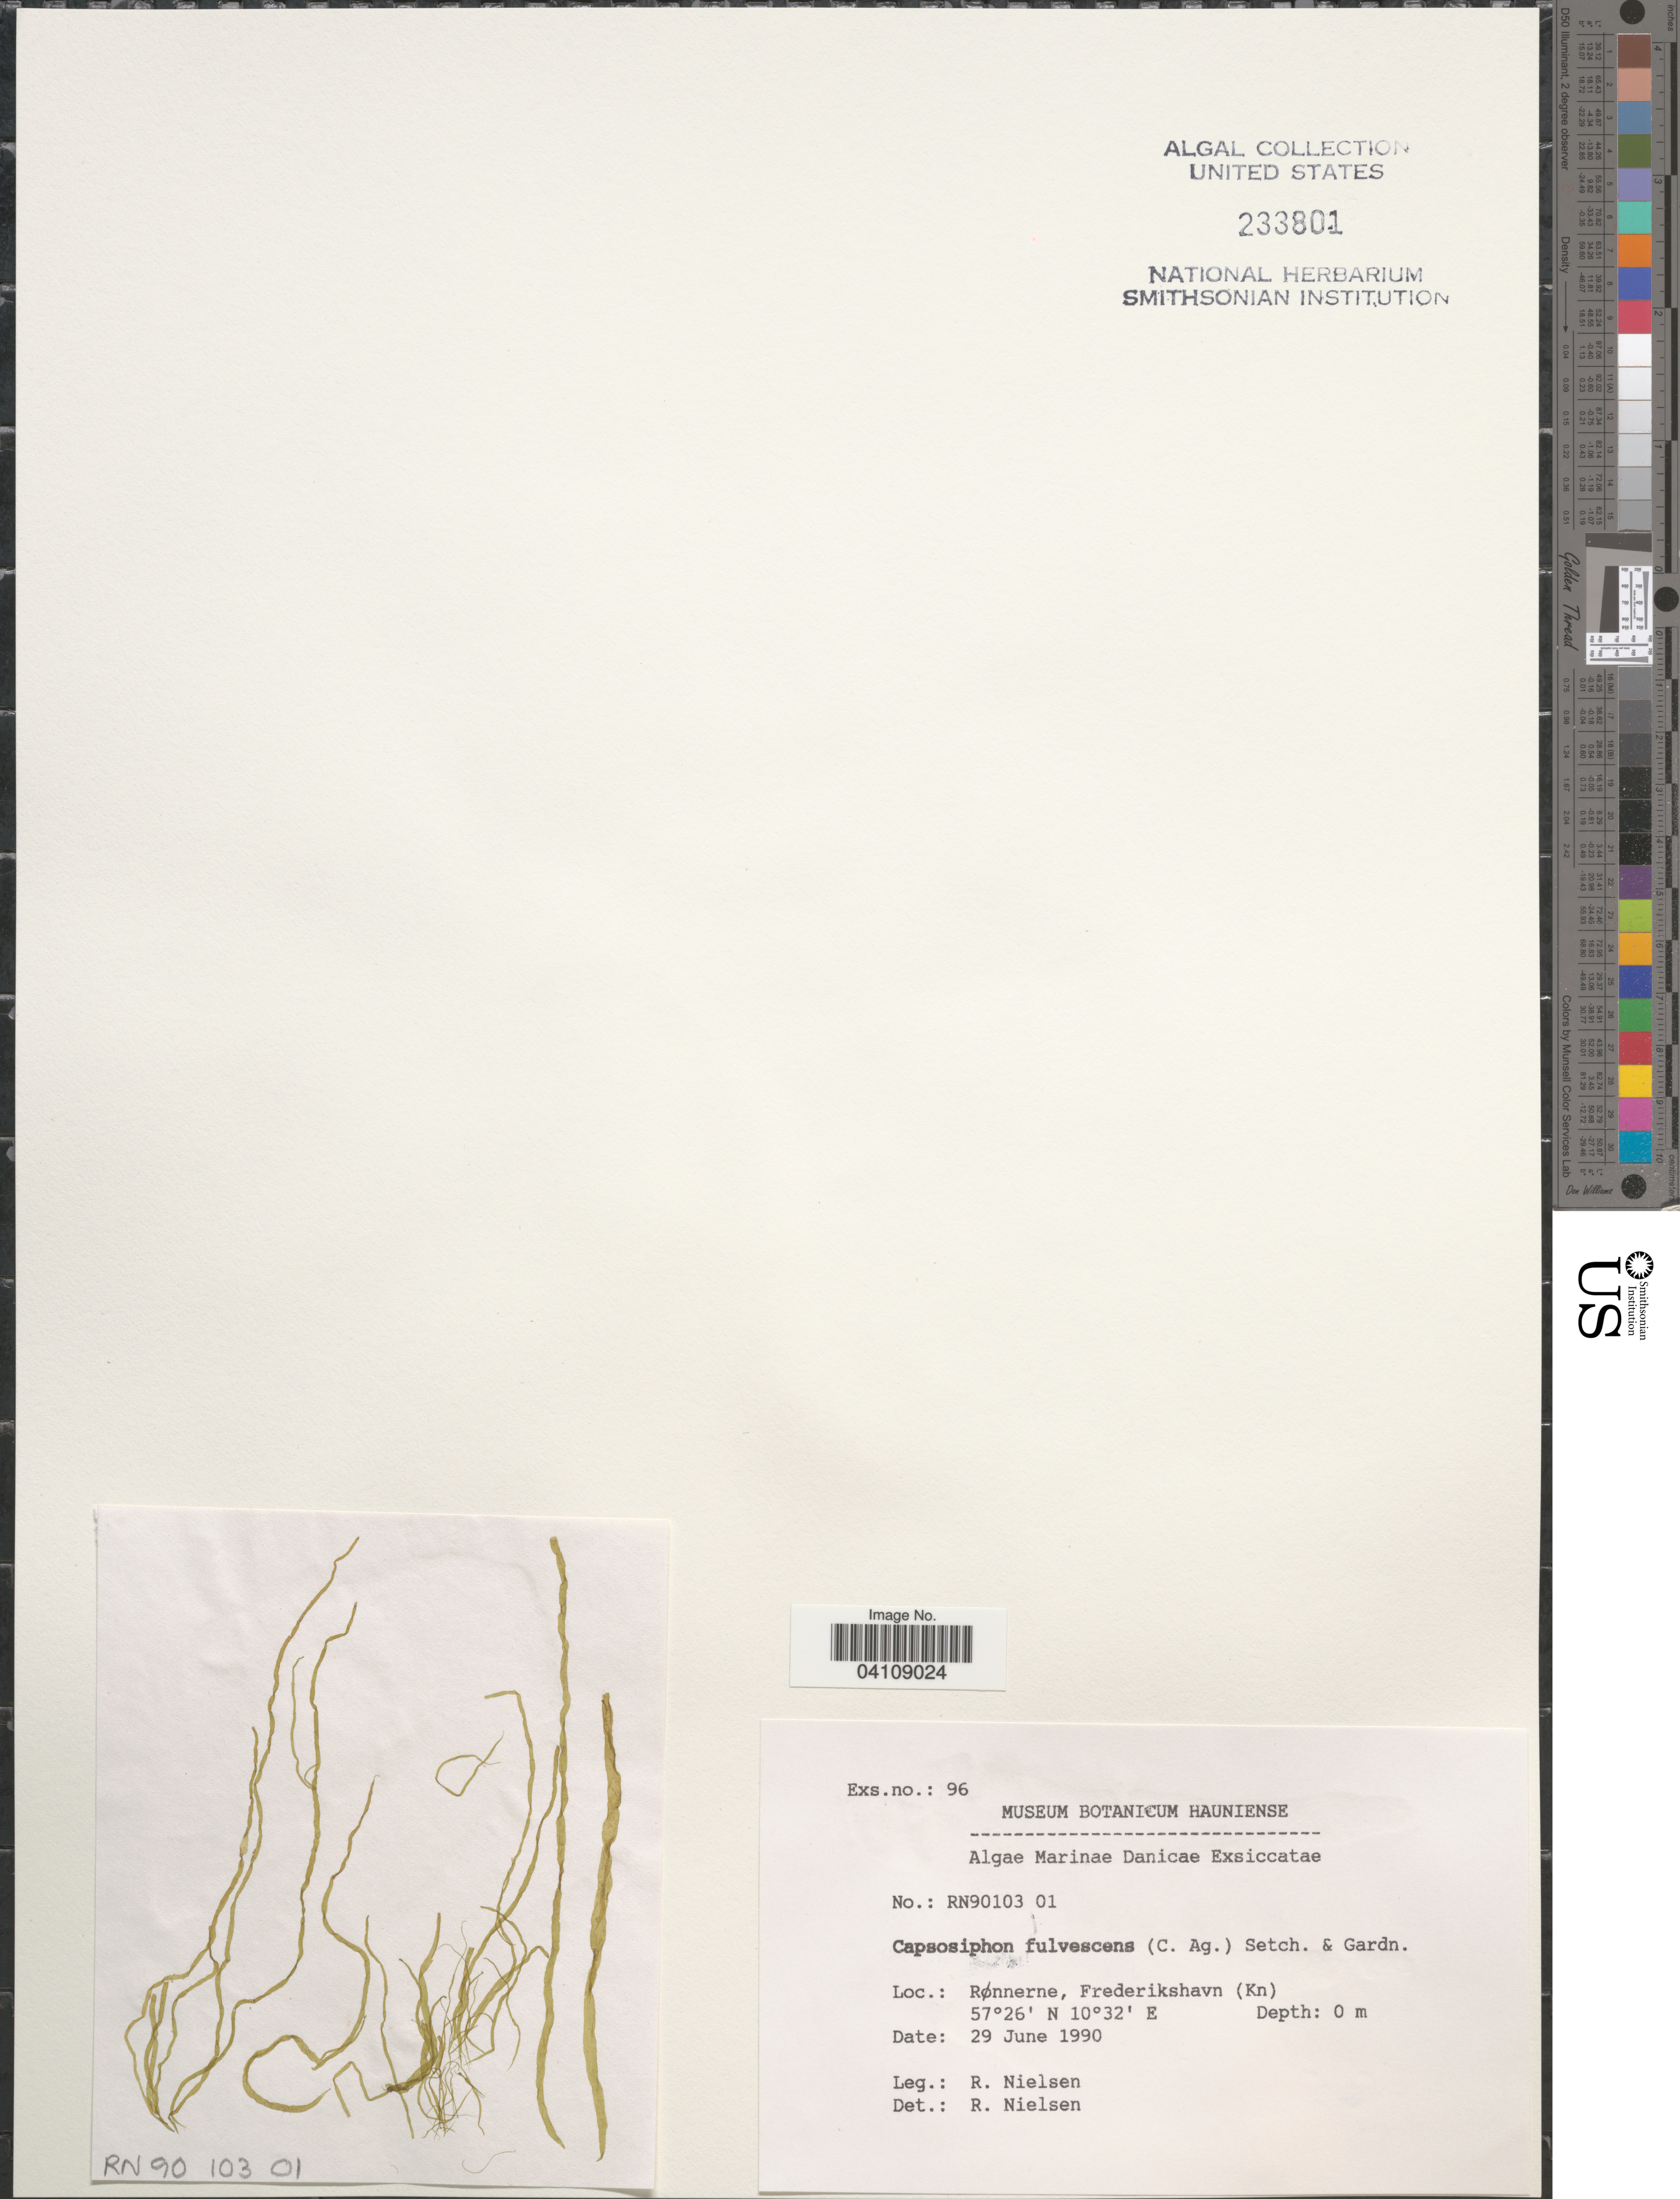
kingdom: Plantae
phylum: Chlorophyta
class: Ulvophyceae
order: Ulotrichales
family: Ulotrichaceae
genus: Capsosiphon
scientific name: Capsosiphon fulvescens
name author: (C. Agardh) Setchell & N.L. Gardner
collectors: R. Nielsen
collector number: RN90103 01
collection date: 1990-06-29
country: Denmark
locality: Danicae. Rønnerne, Frederikshavn (Kn).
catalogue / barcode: US 233801